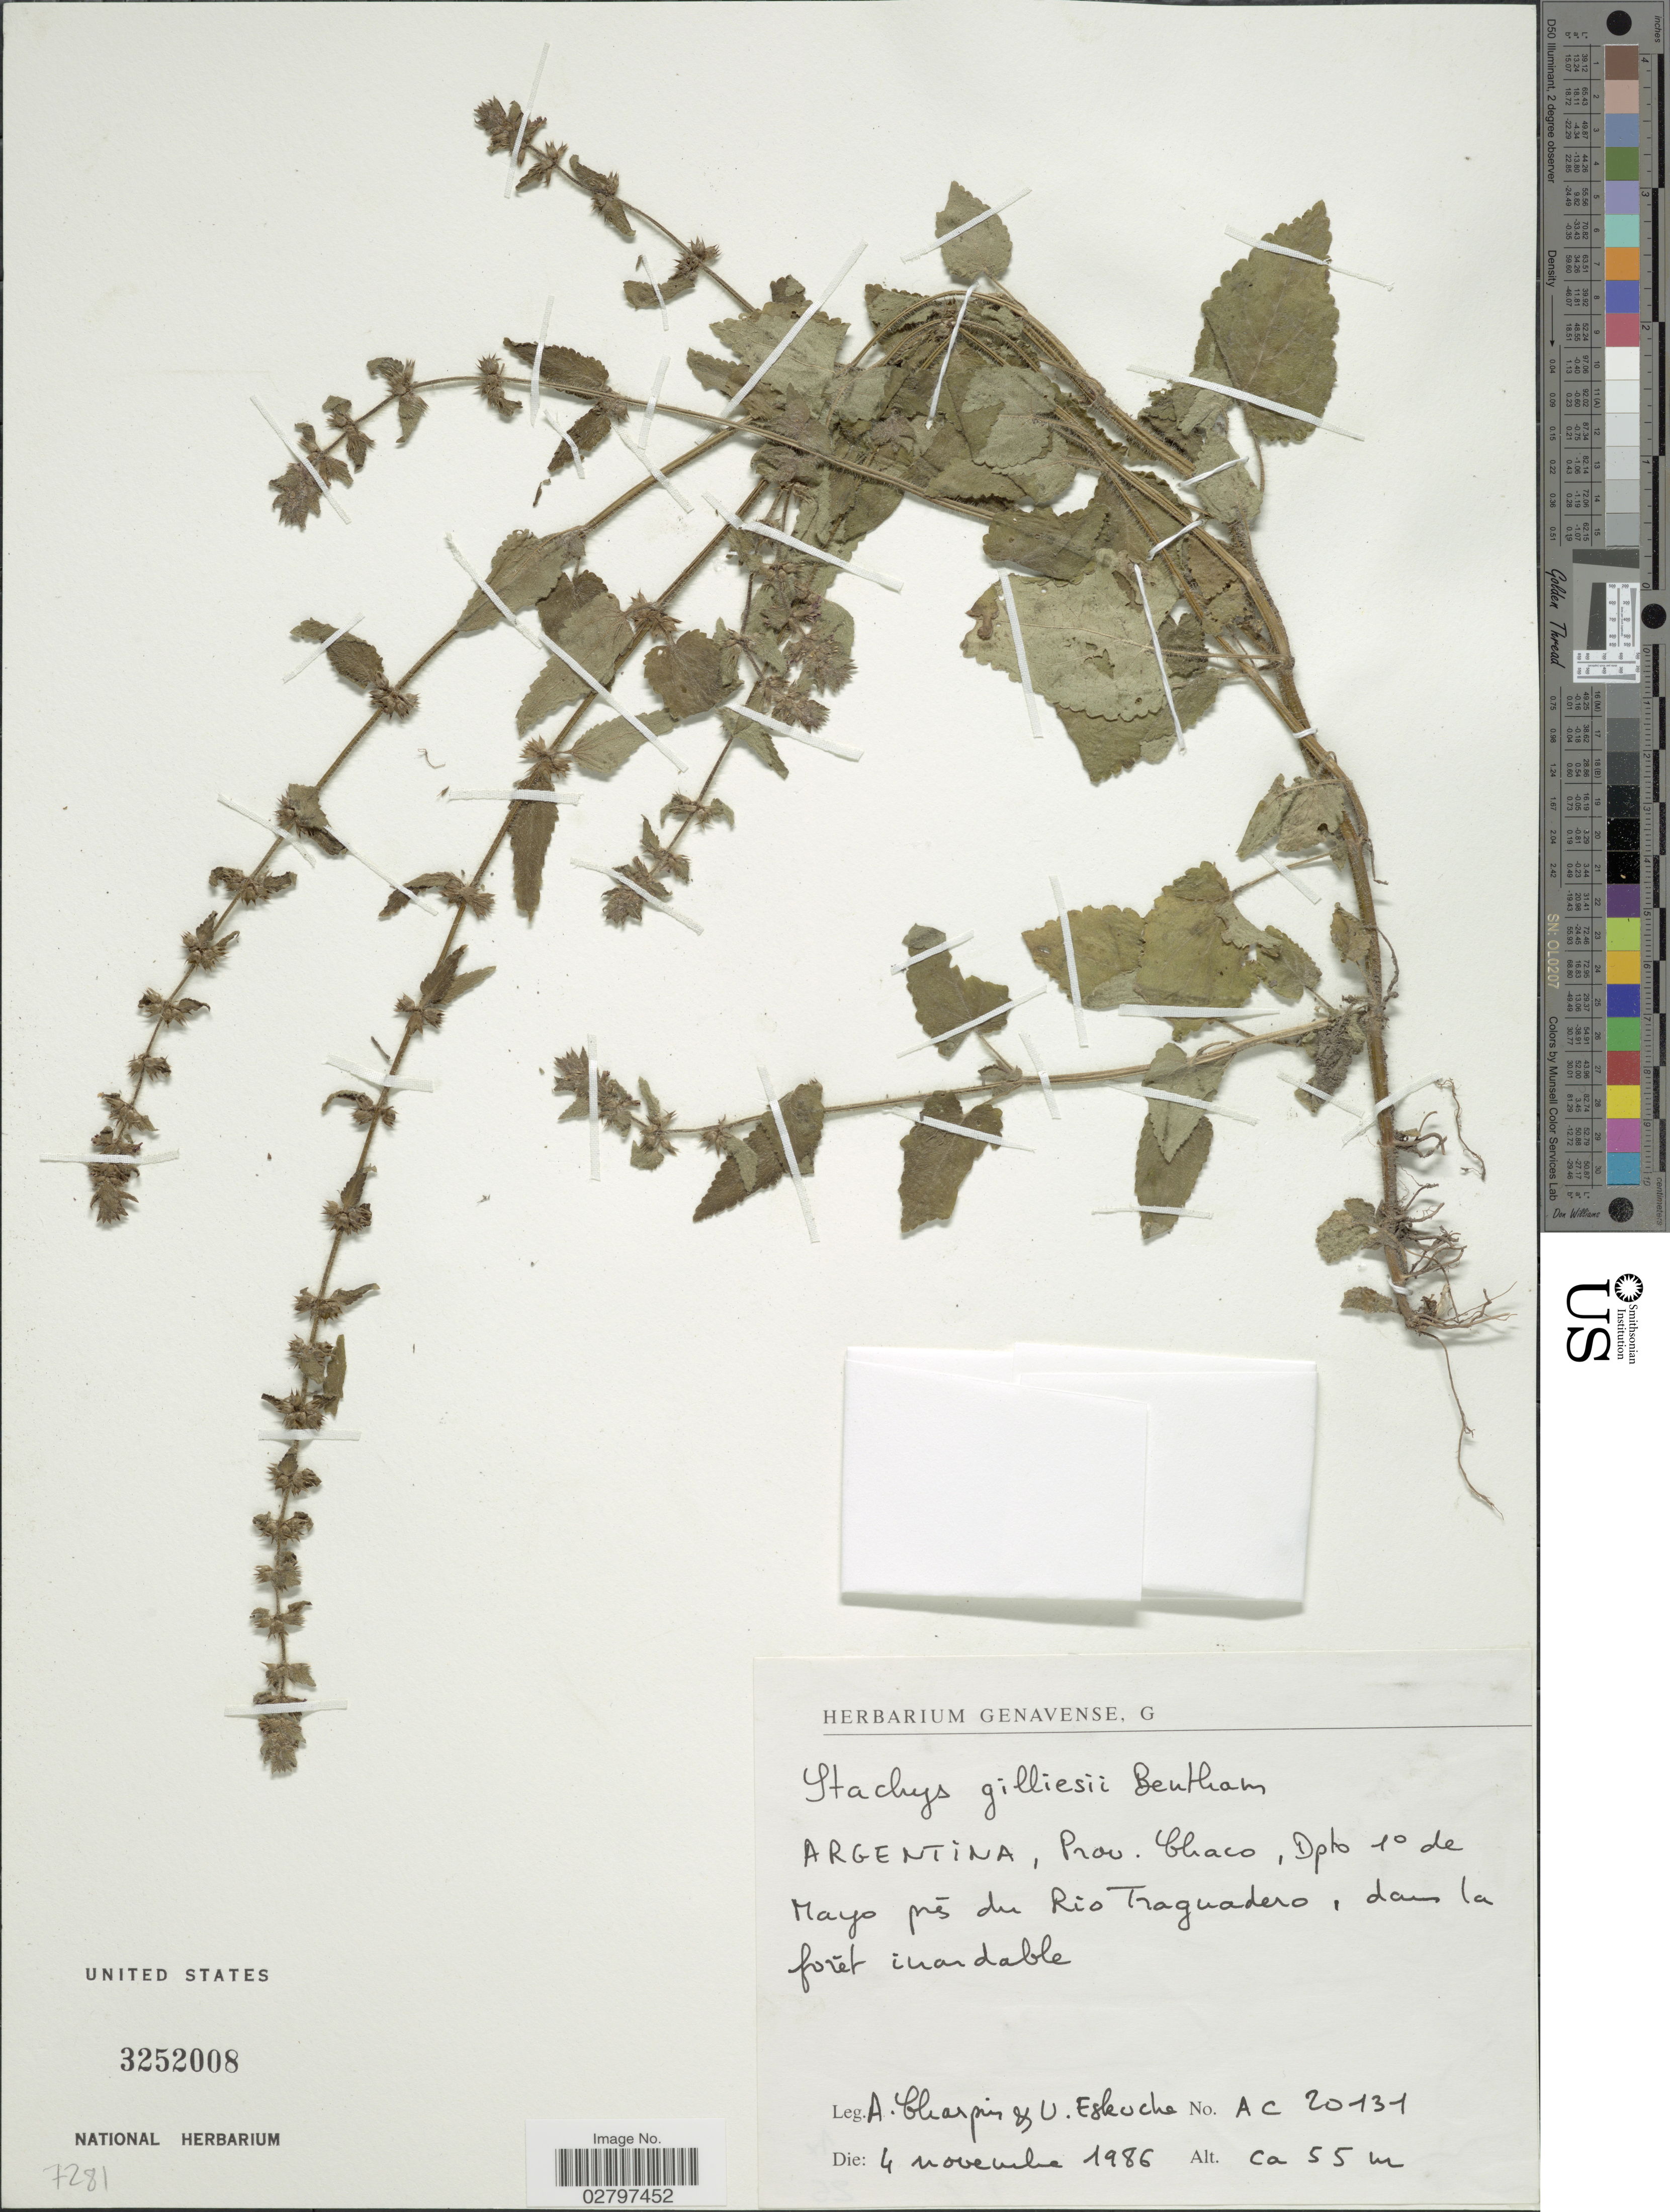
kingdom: Plantae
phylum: Tracheophyta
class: Magnoliopsida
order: Lamiales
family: Lamiaceae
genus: Stachys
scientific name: Stachys gilliesii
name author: Benth.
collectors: A. Charpin & U. Eskuche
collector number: AC20131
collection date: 1986-11-04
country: Argentina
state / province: Chaco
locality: Dpto 1° de Mayo prés du Rio Traguadero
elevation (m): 55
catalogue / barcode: US 3252008